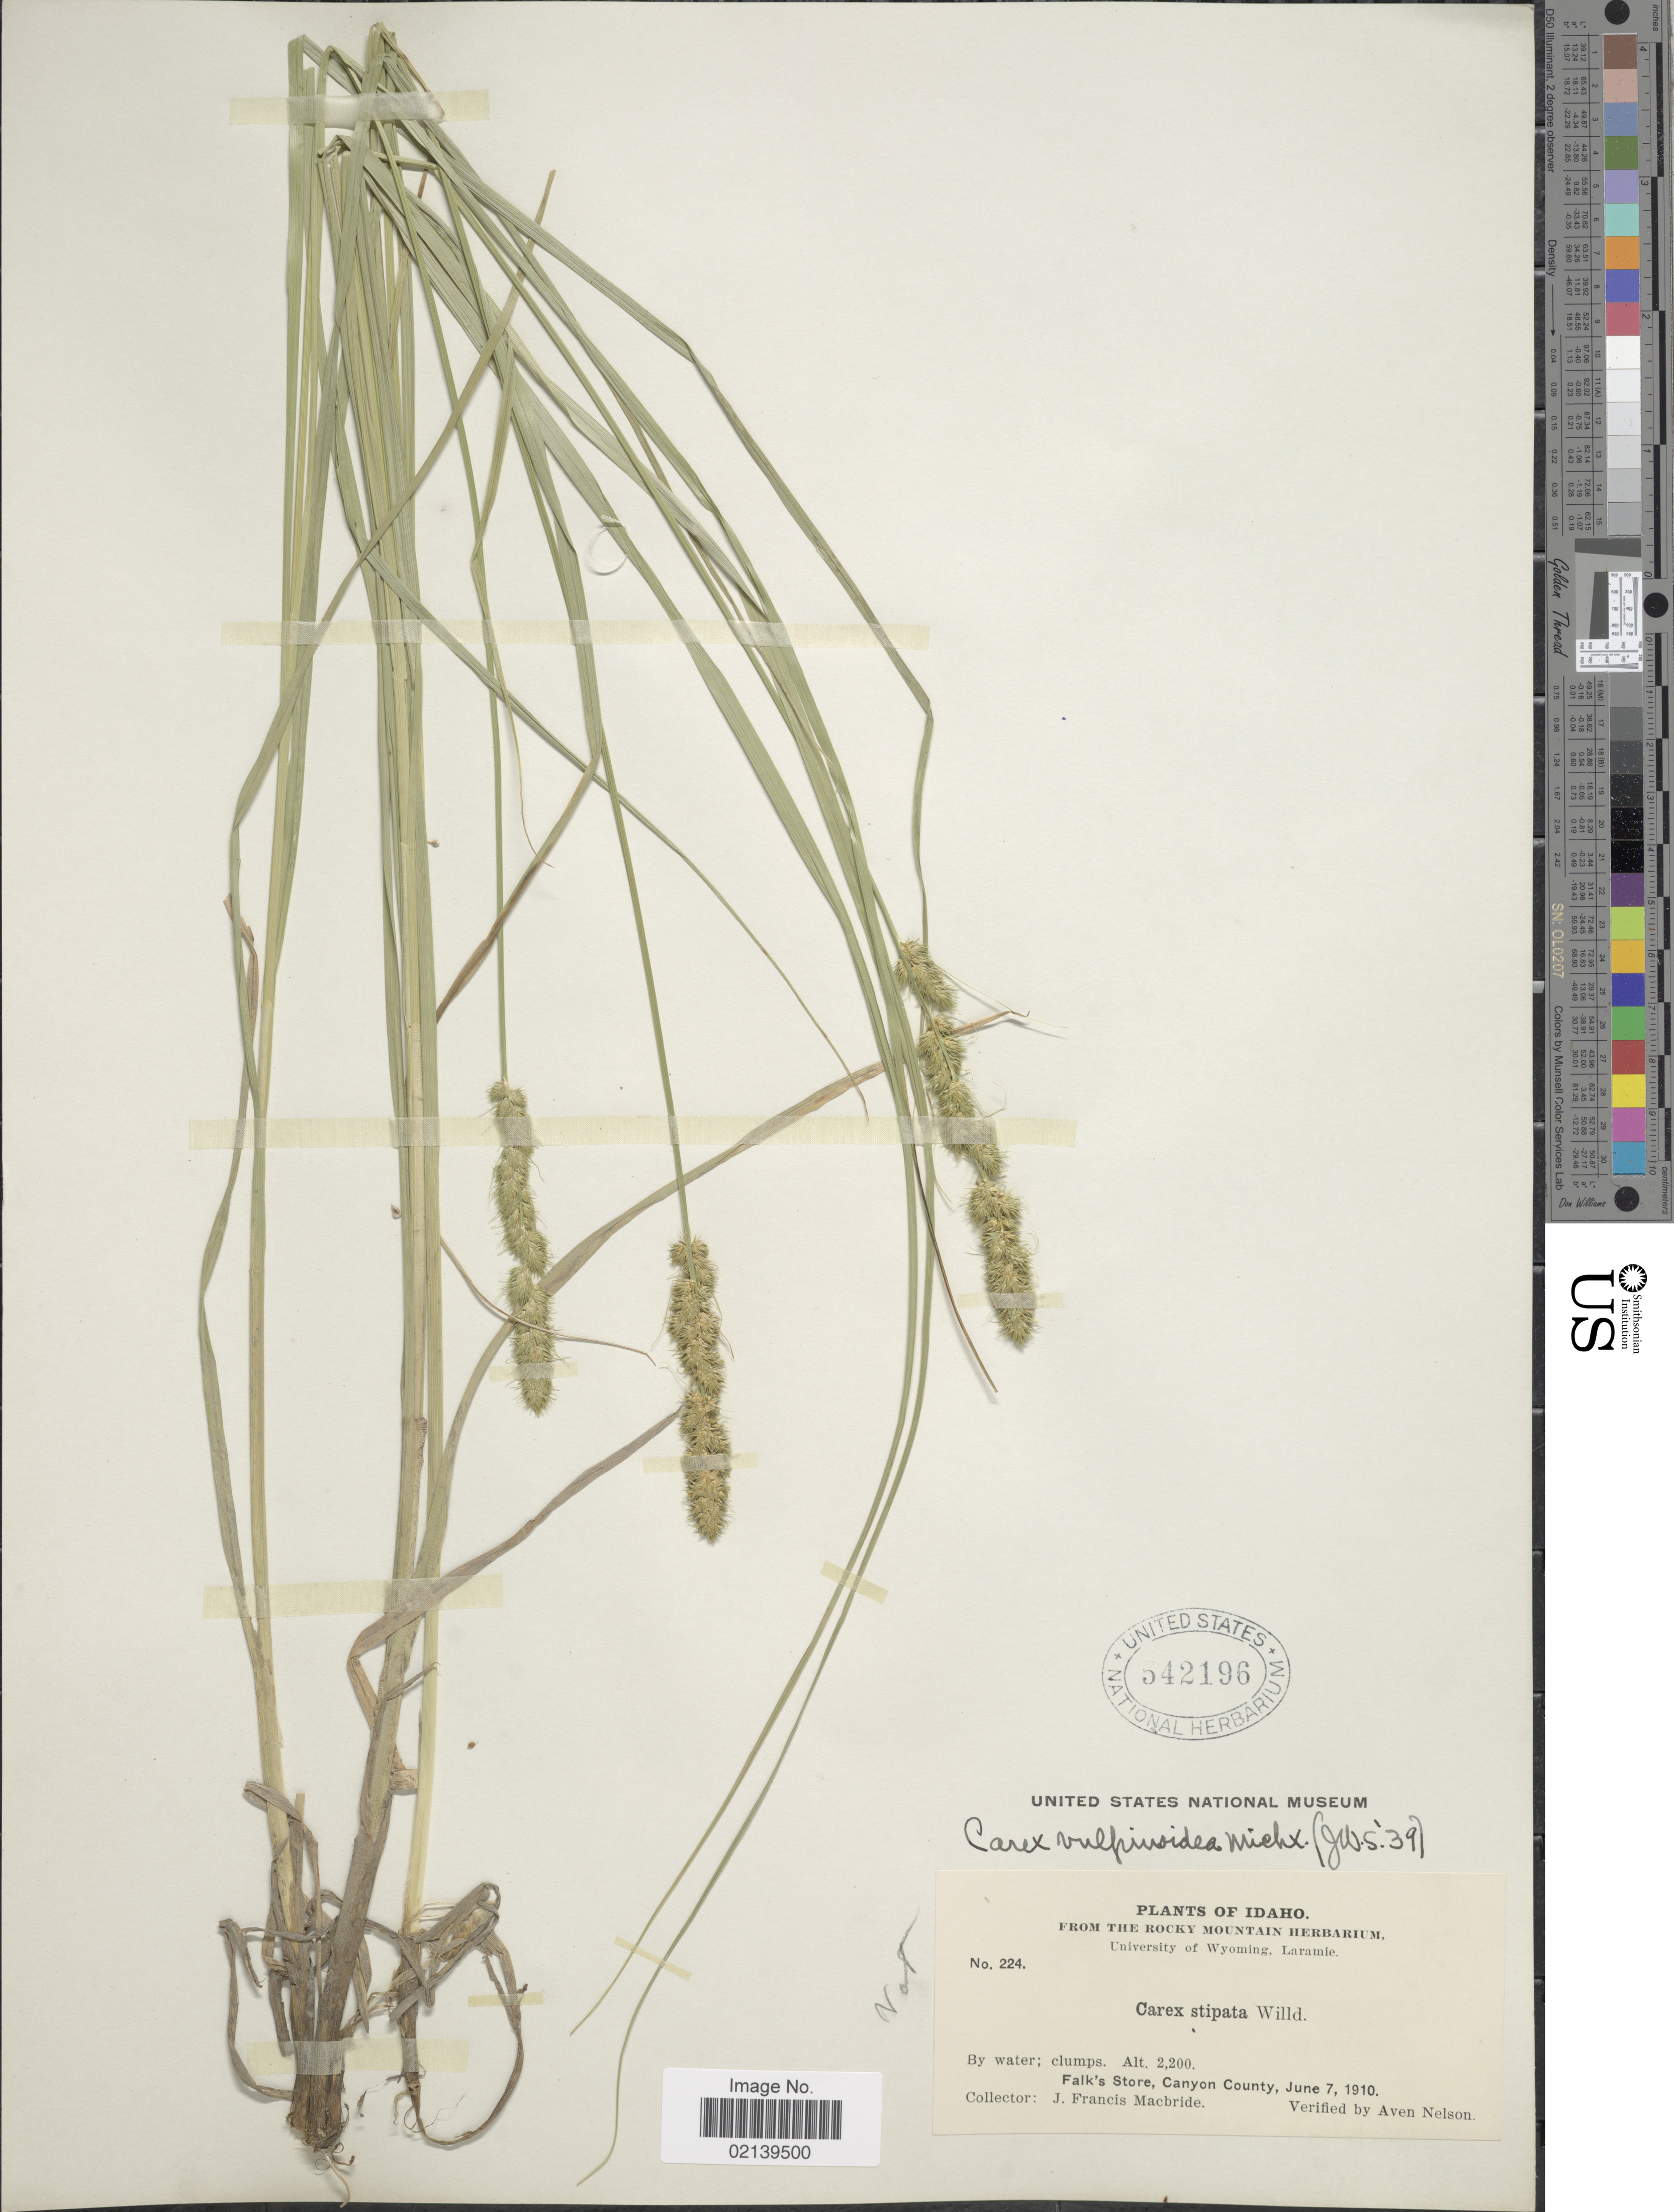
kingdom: Plantae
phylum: Tracheophyta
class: Liliopsida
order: Poales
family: Cyperaceae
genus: Carex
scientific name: Carex vulpinoidea Michx.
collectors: J. F. Macbride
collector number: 224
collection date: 1910-06-07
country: United States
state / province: Idaho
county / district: Canyon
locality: Falk's Store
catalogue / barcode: US 542196